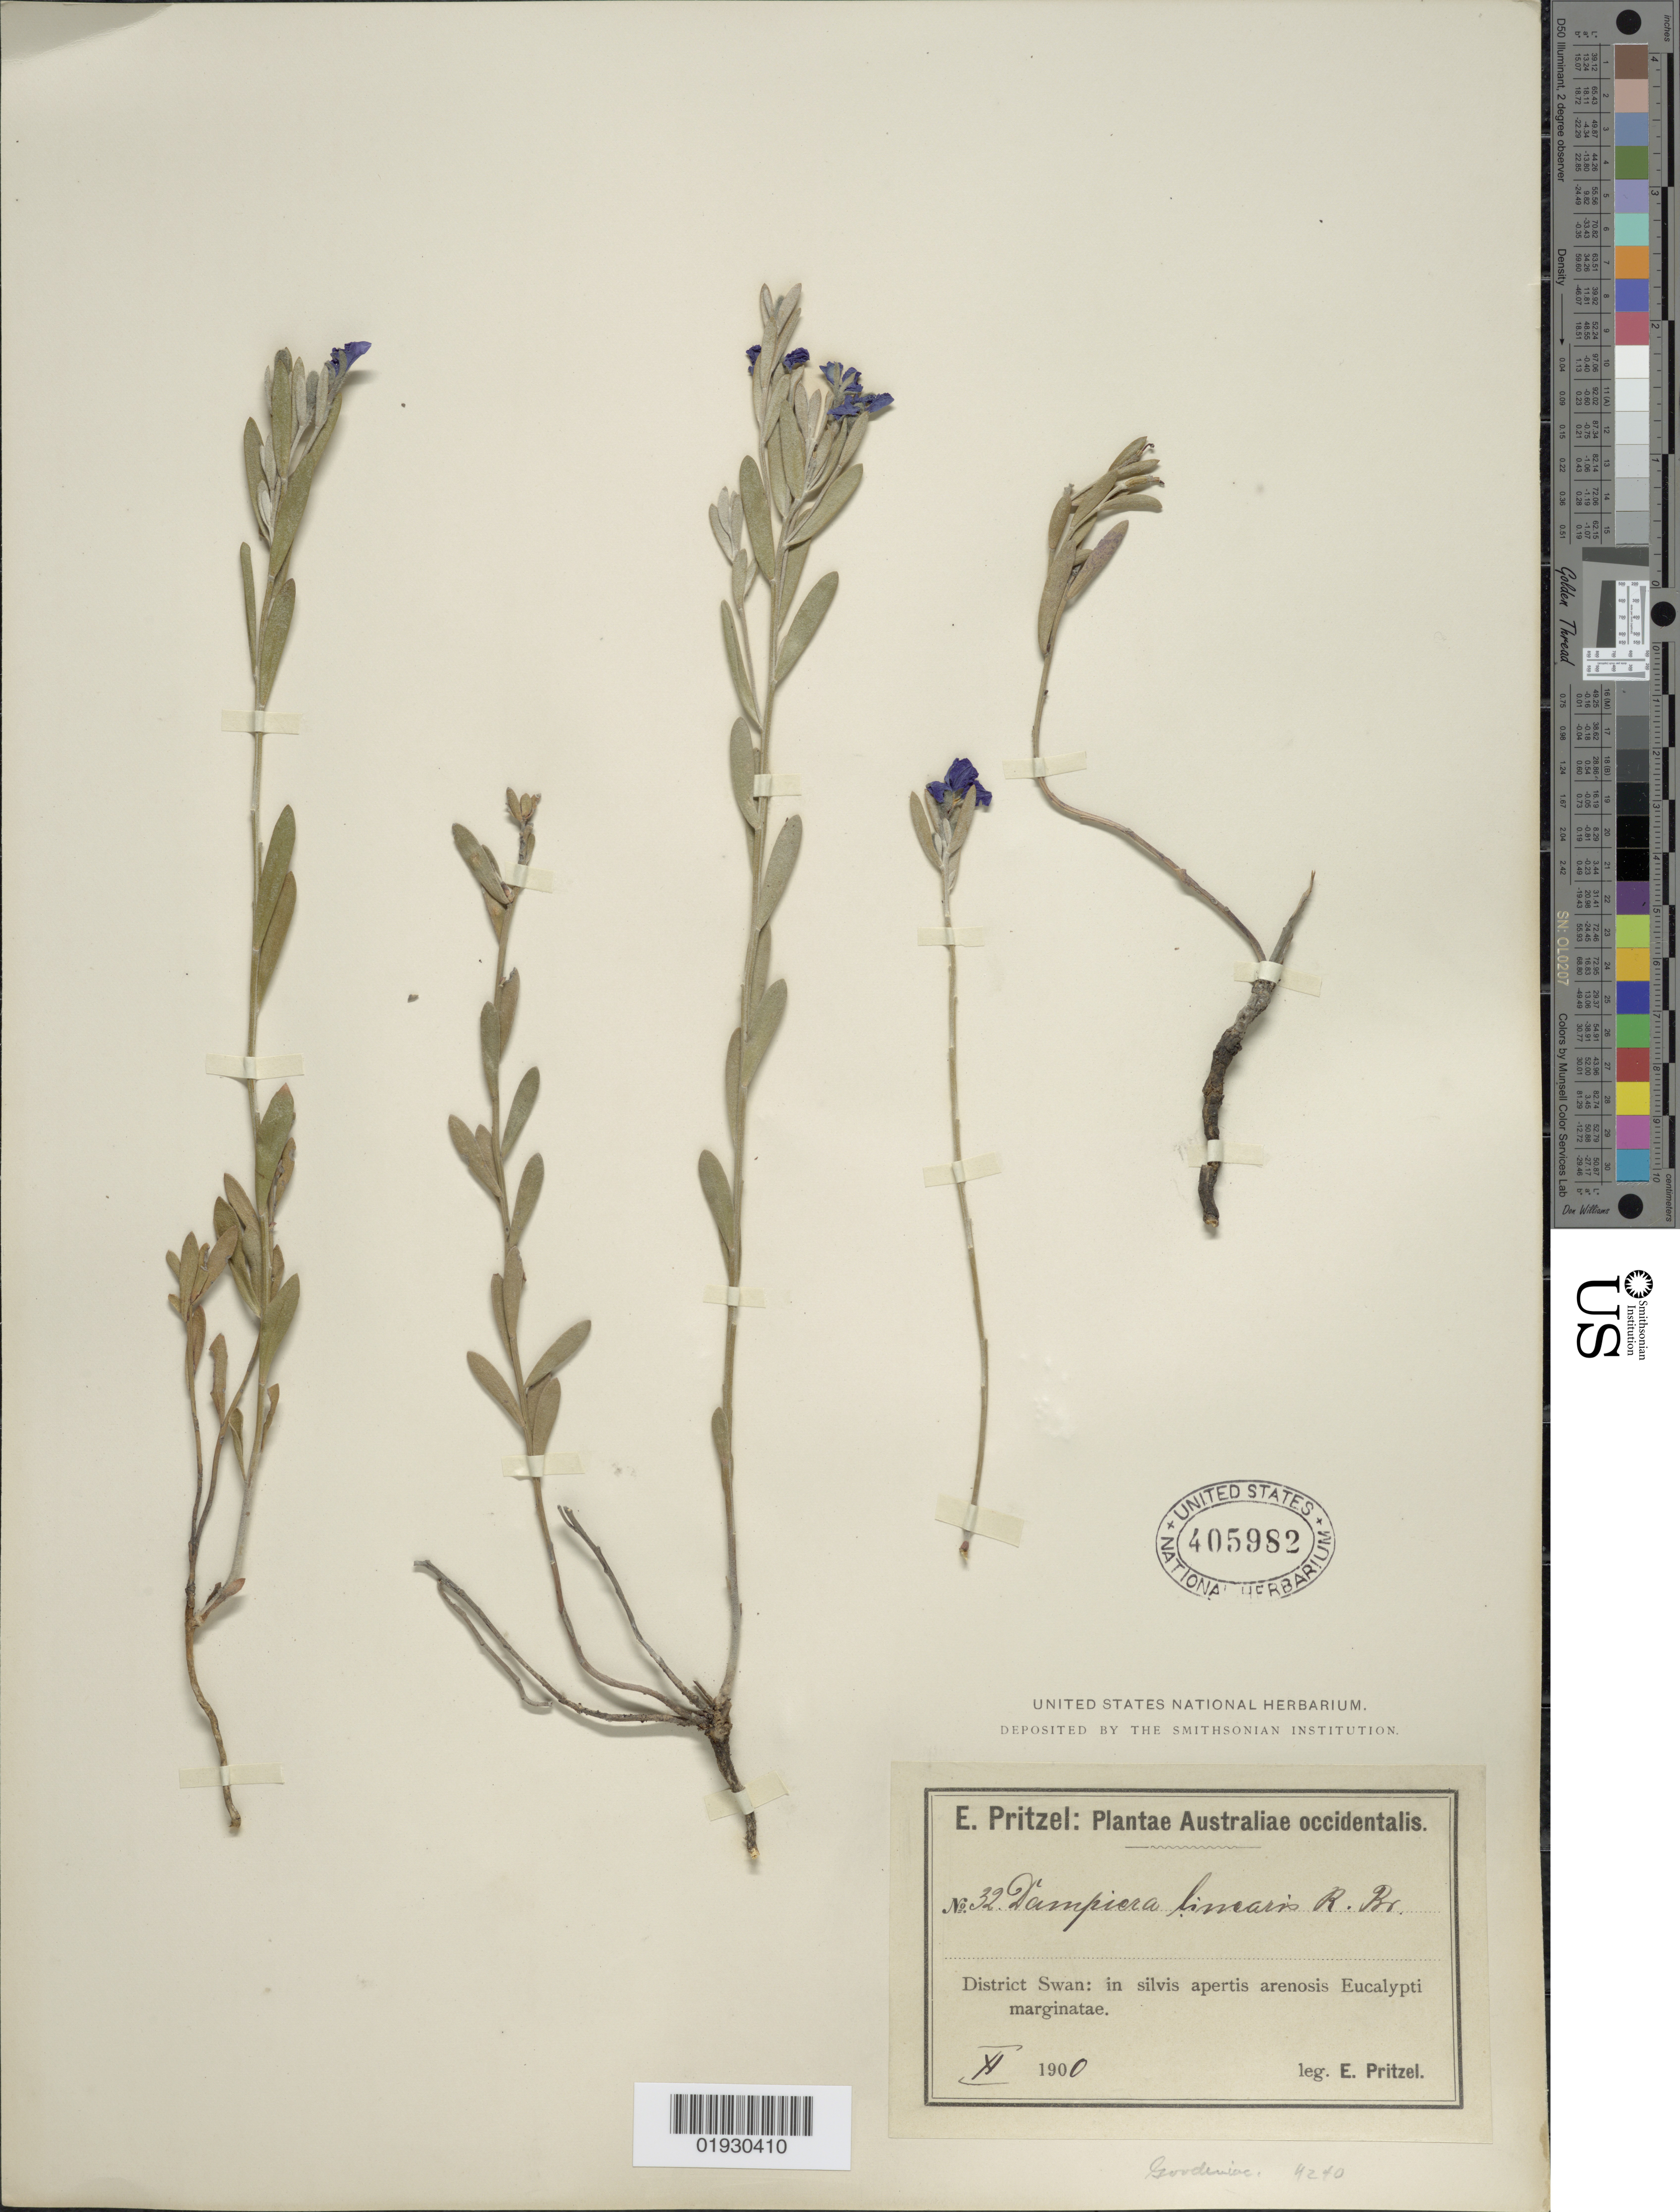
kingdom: Plantae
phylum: Tracheophyta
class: Magnoliopsida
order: Asterales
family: Goodeniaceae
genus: Dampiera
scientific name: Dampiera linearis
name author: R. Br.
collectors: E. G. Pritzel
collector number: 32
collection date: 1900-11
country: Australia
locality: District Swan: in silvis apertis arenosis Eucalpti marginatae.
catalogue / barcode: US 405982